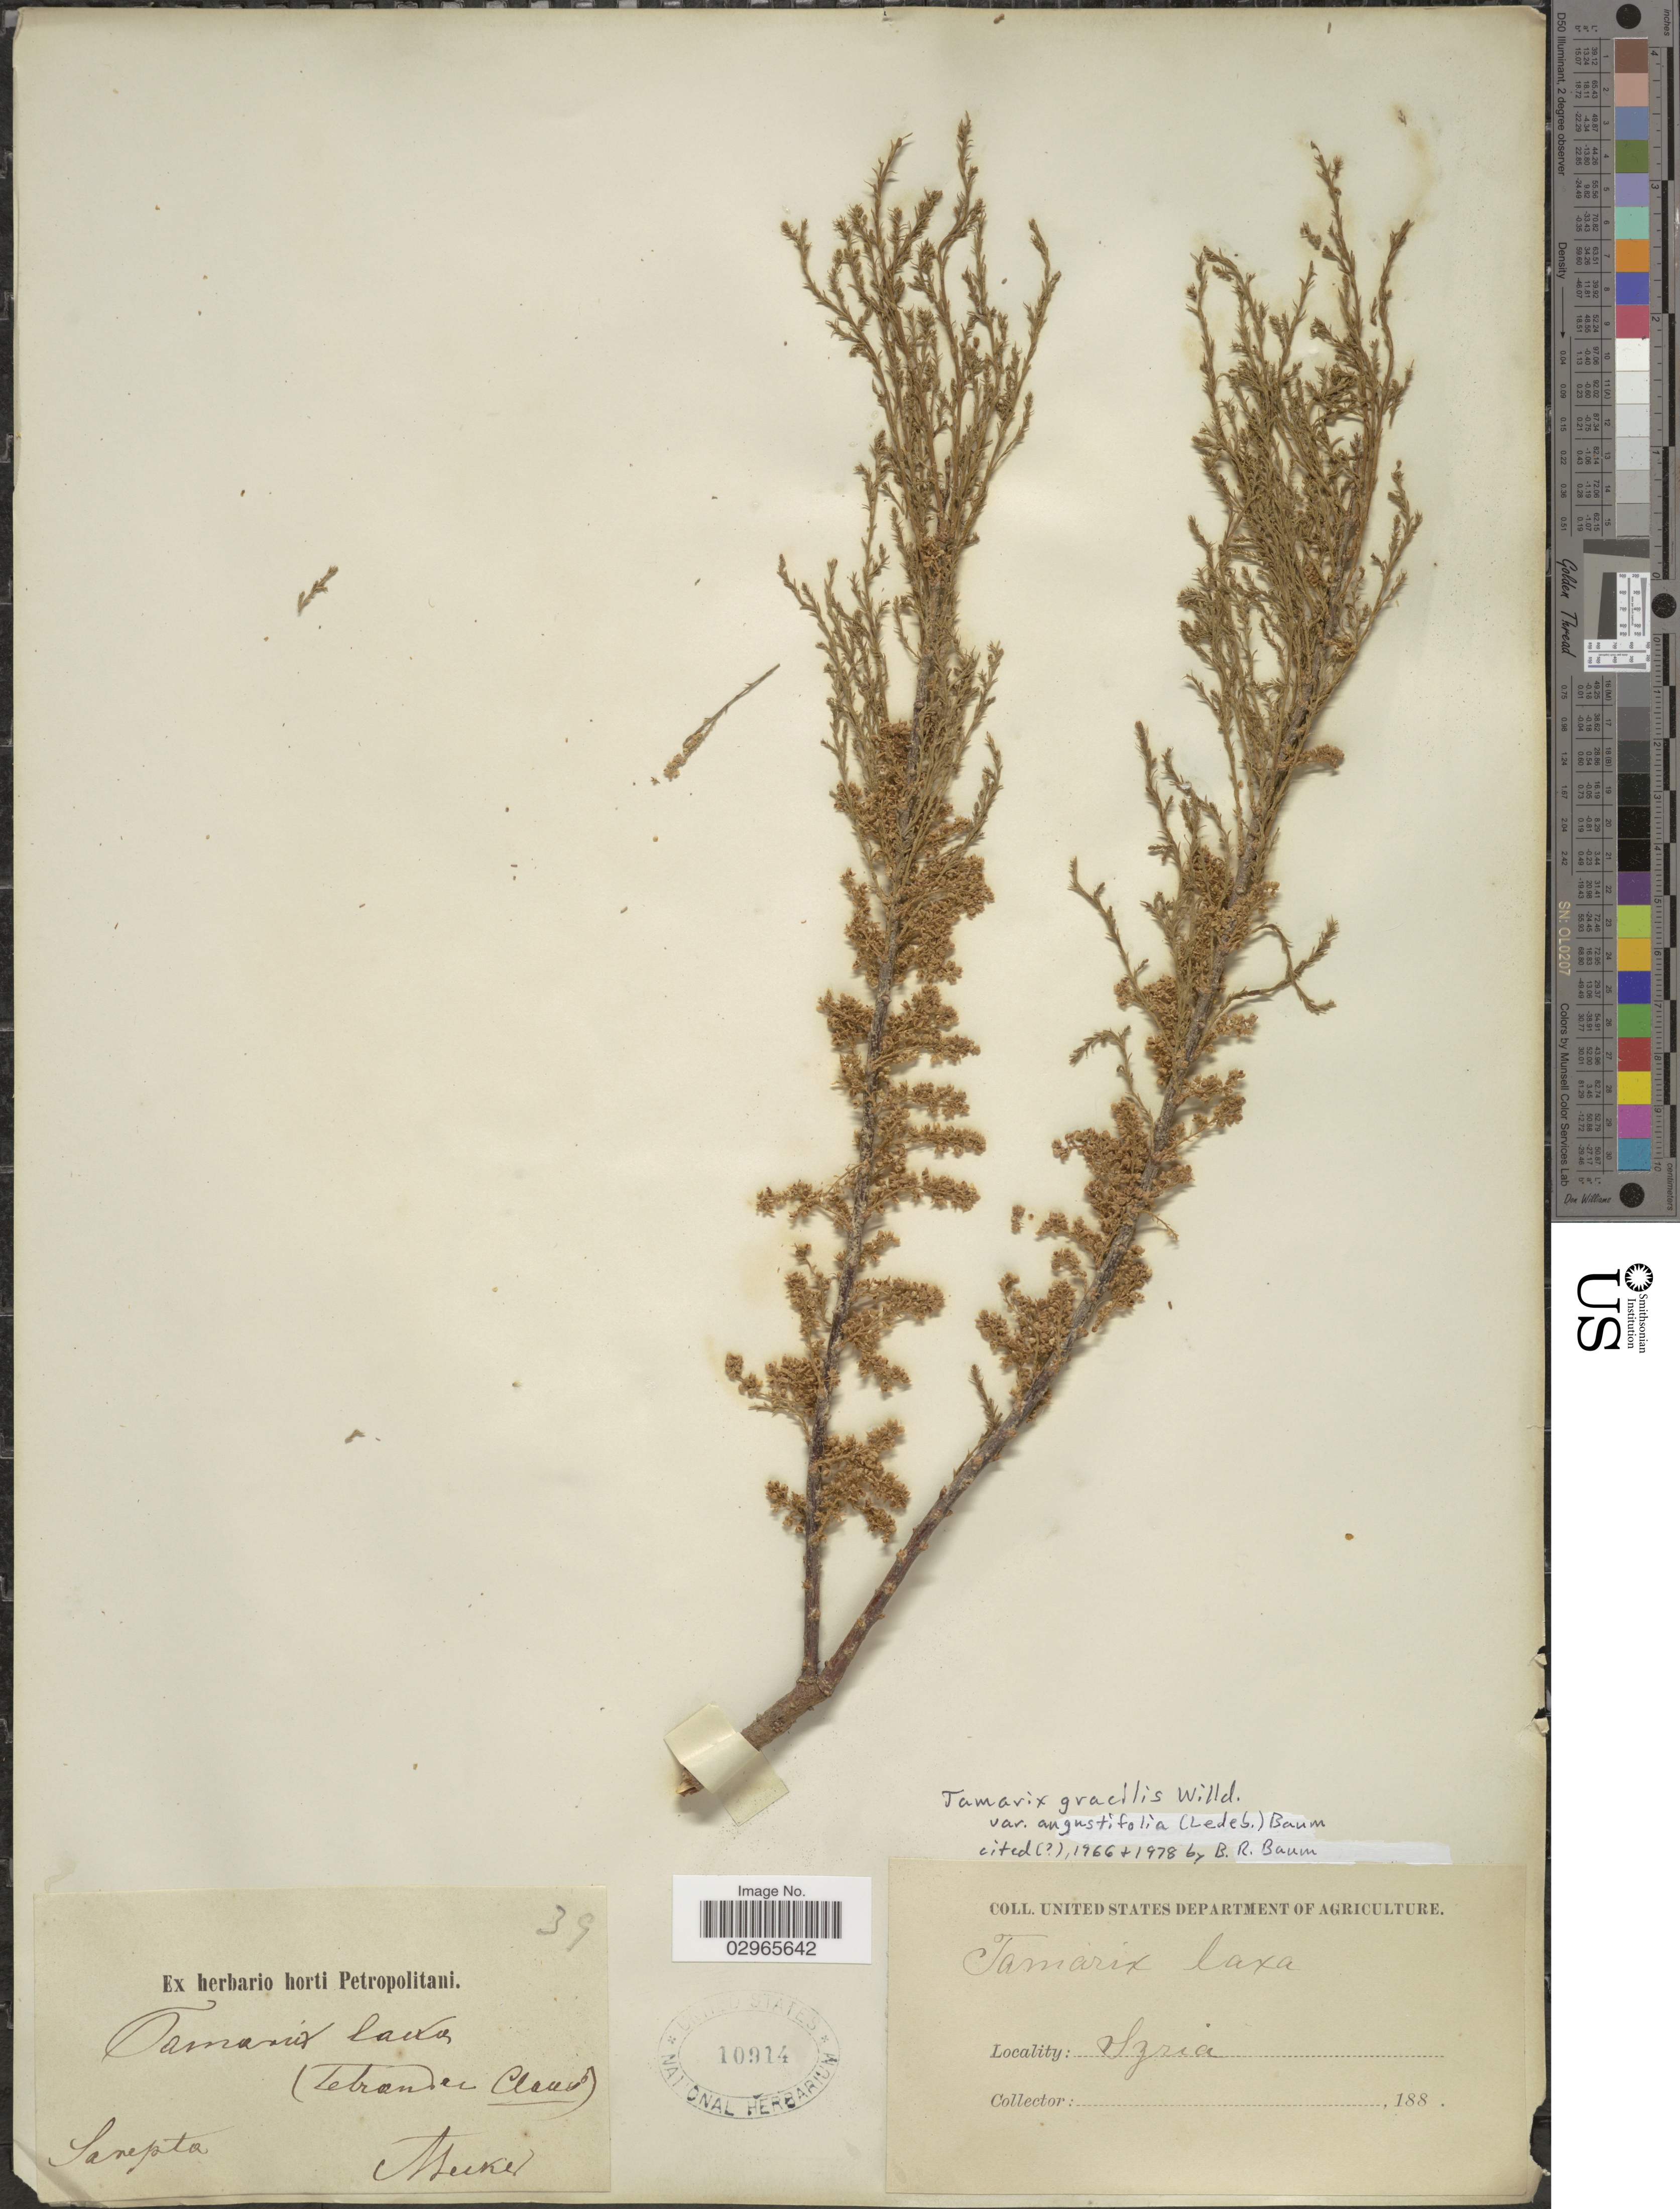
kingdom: Plantae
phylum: Tracheophyta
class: Magnoliopsida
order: Caryophyllales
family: Tamaricaceae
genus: Tamarix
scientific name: Tamarix gracilis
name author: Willd.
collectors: A. Becker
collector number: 39?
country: Russian Federation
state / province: Volgograd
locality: Sarepta.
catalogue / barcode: US 10914